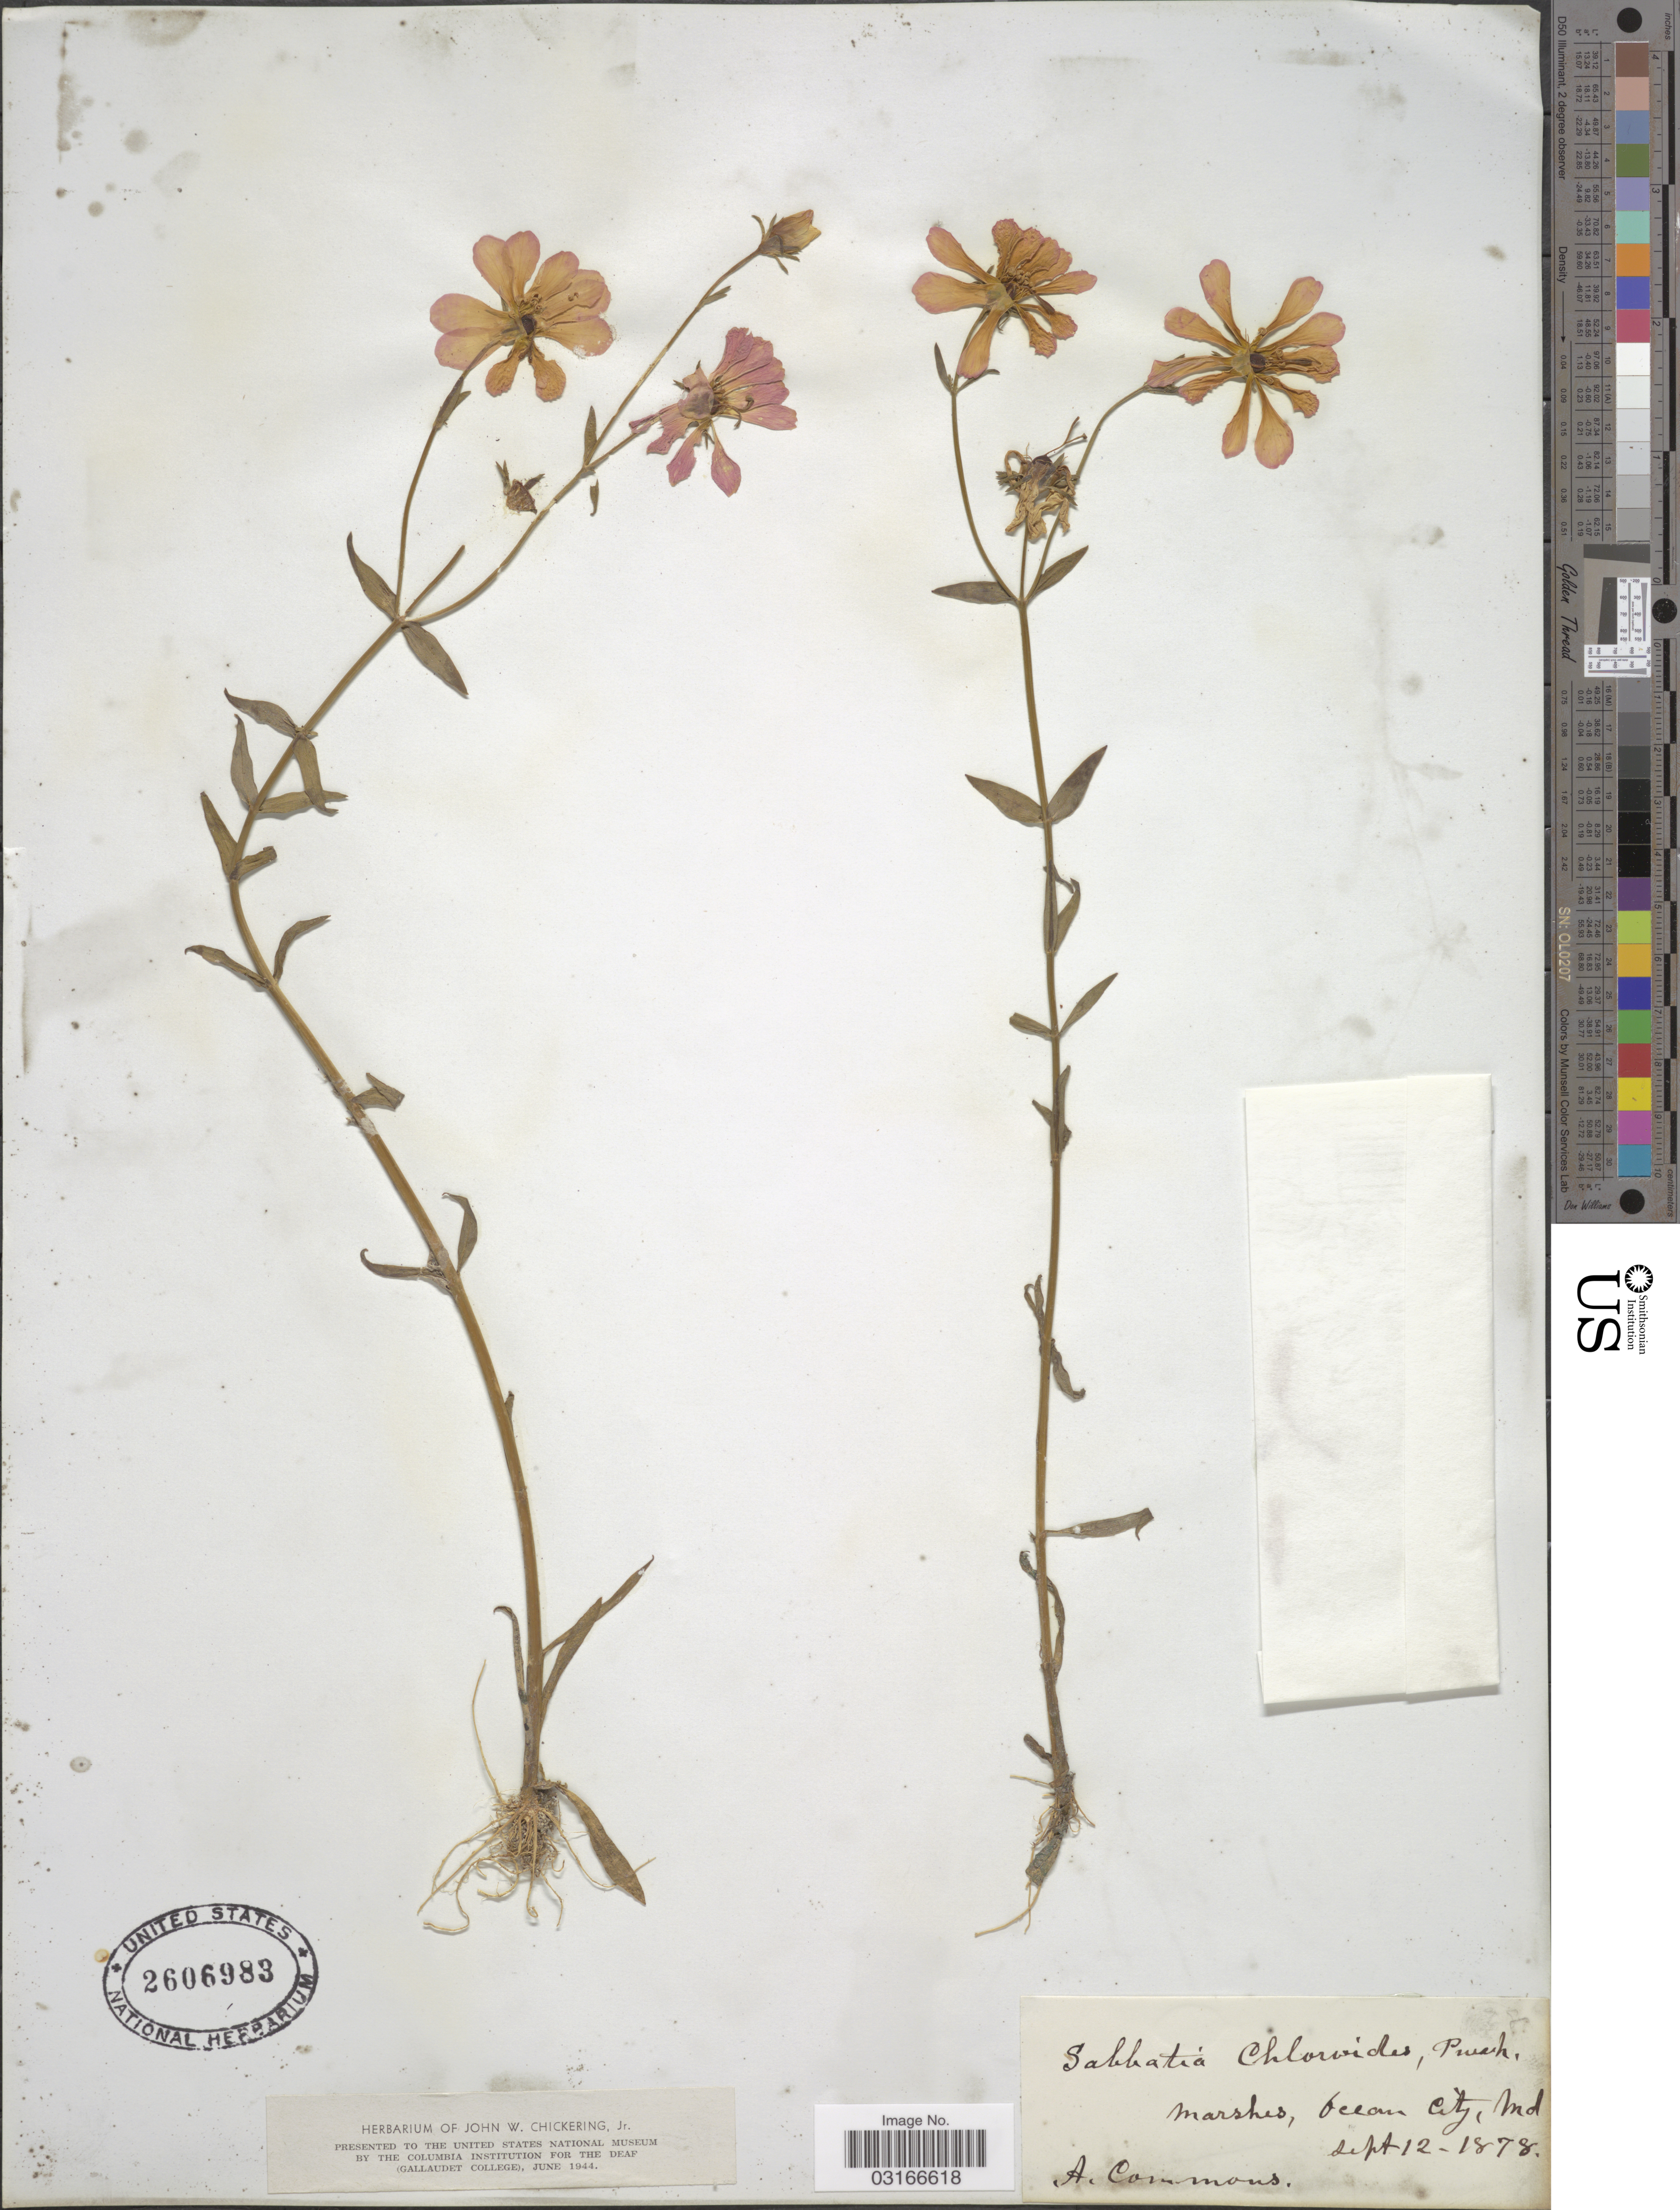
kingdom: Plantae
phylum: Tracheophyta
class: Magnoliopsida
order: Gentianales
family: Gentianaceae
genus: Sabatia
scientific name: Sabatia dodecandra var. dodecandra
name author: (L.) Britton et al.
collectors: A. Commons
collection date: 1878-09-12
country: United States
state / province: Maryland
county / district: Wicomico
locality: Marshes, Ocean City, Md.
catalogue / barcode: US 2606983